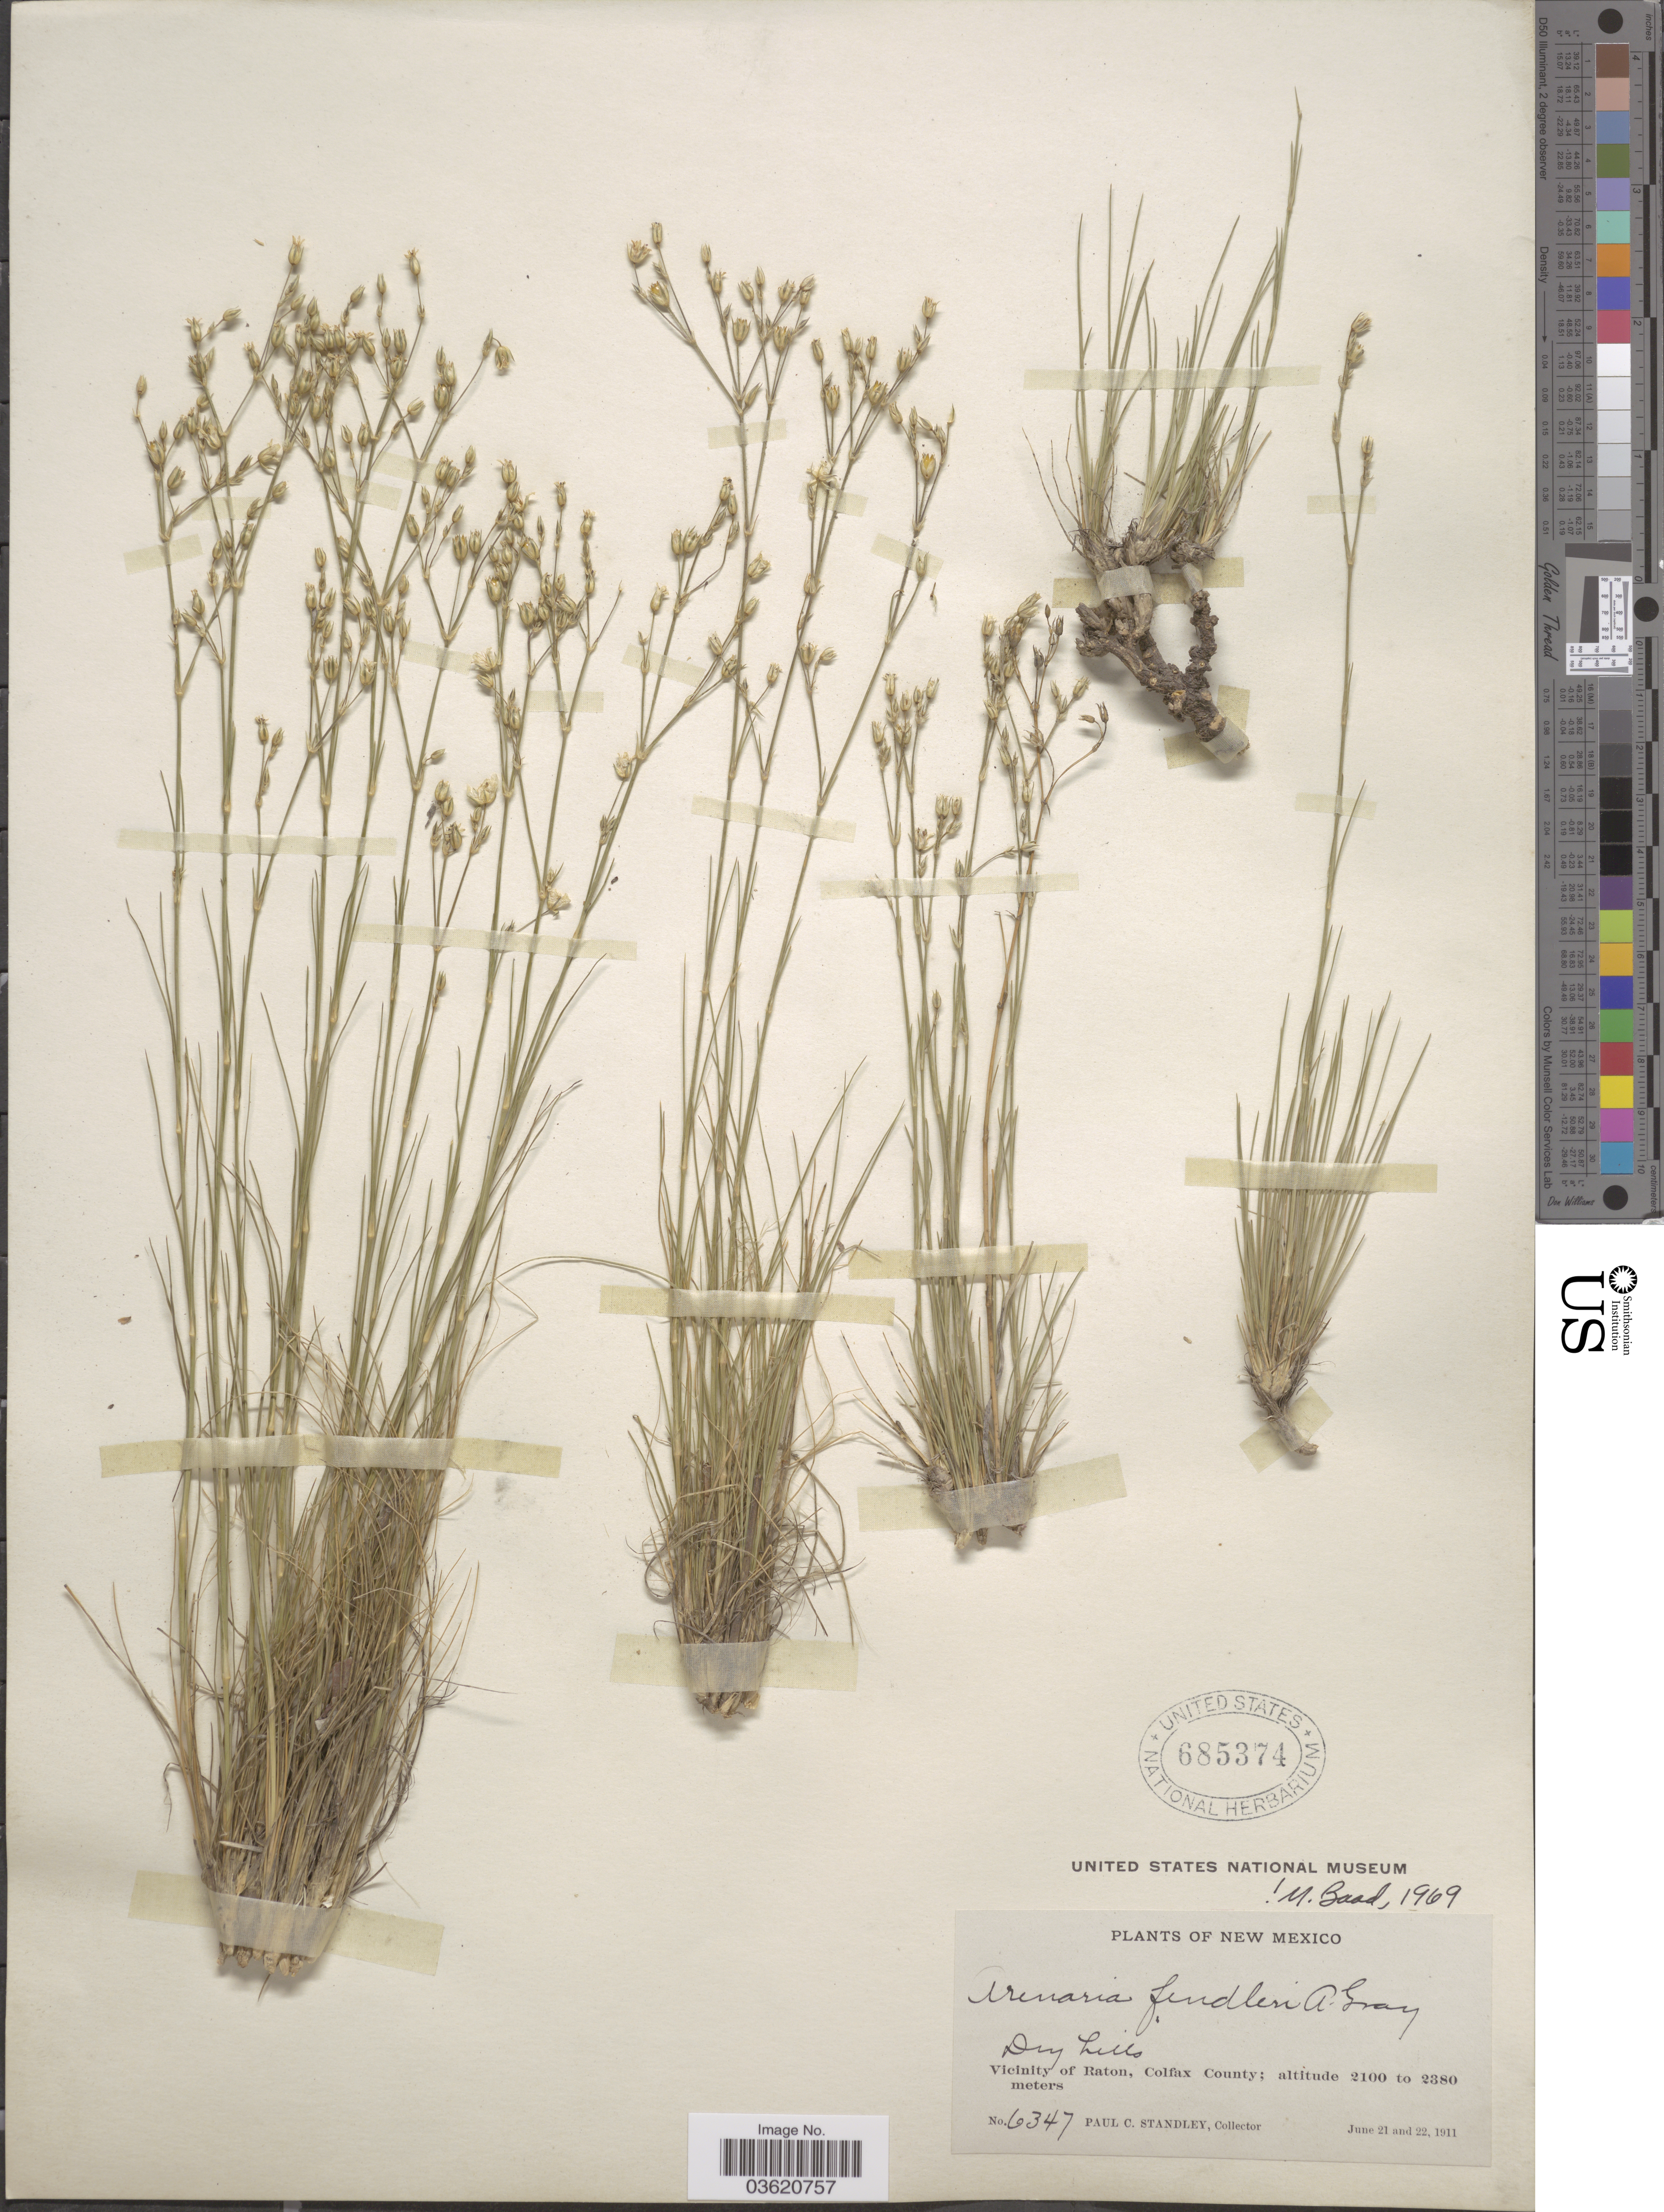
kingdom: Plantae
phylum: Tracheophyta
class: Magnoliopsida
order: Caryophyllales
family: Caryophyllaceae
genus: Eremogone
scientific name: Eremogone fendleri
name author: (A. Gray) Ikonn.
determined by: U.S. National Herbarium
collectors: P. C. Standley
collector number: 6347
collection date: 1911-06-21/1911-06-22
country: United States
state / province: New Mexico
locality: Vicinity of Raton, Colfax County.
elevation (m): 2100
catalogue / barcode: US 685374